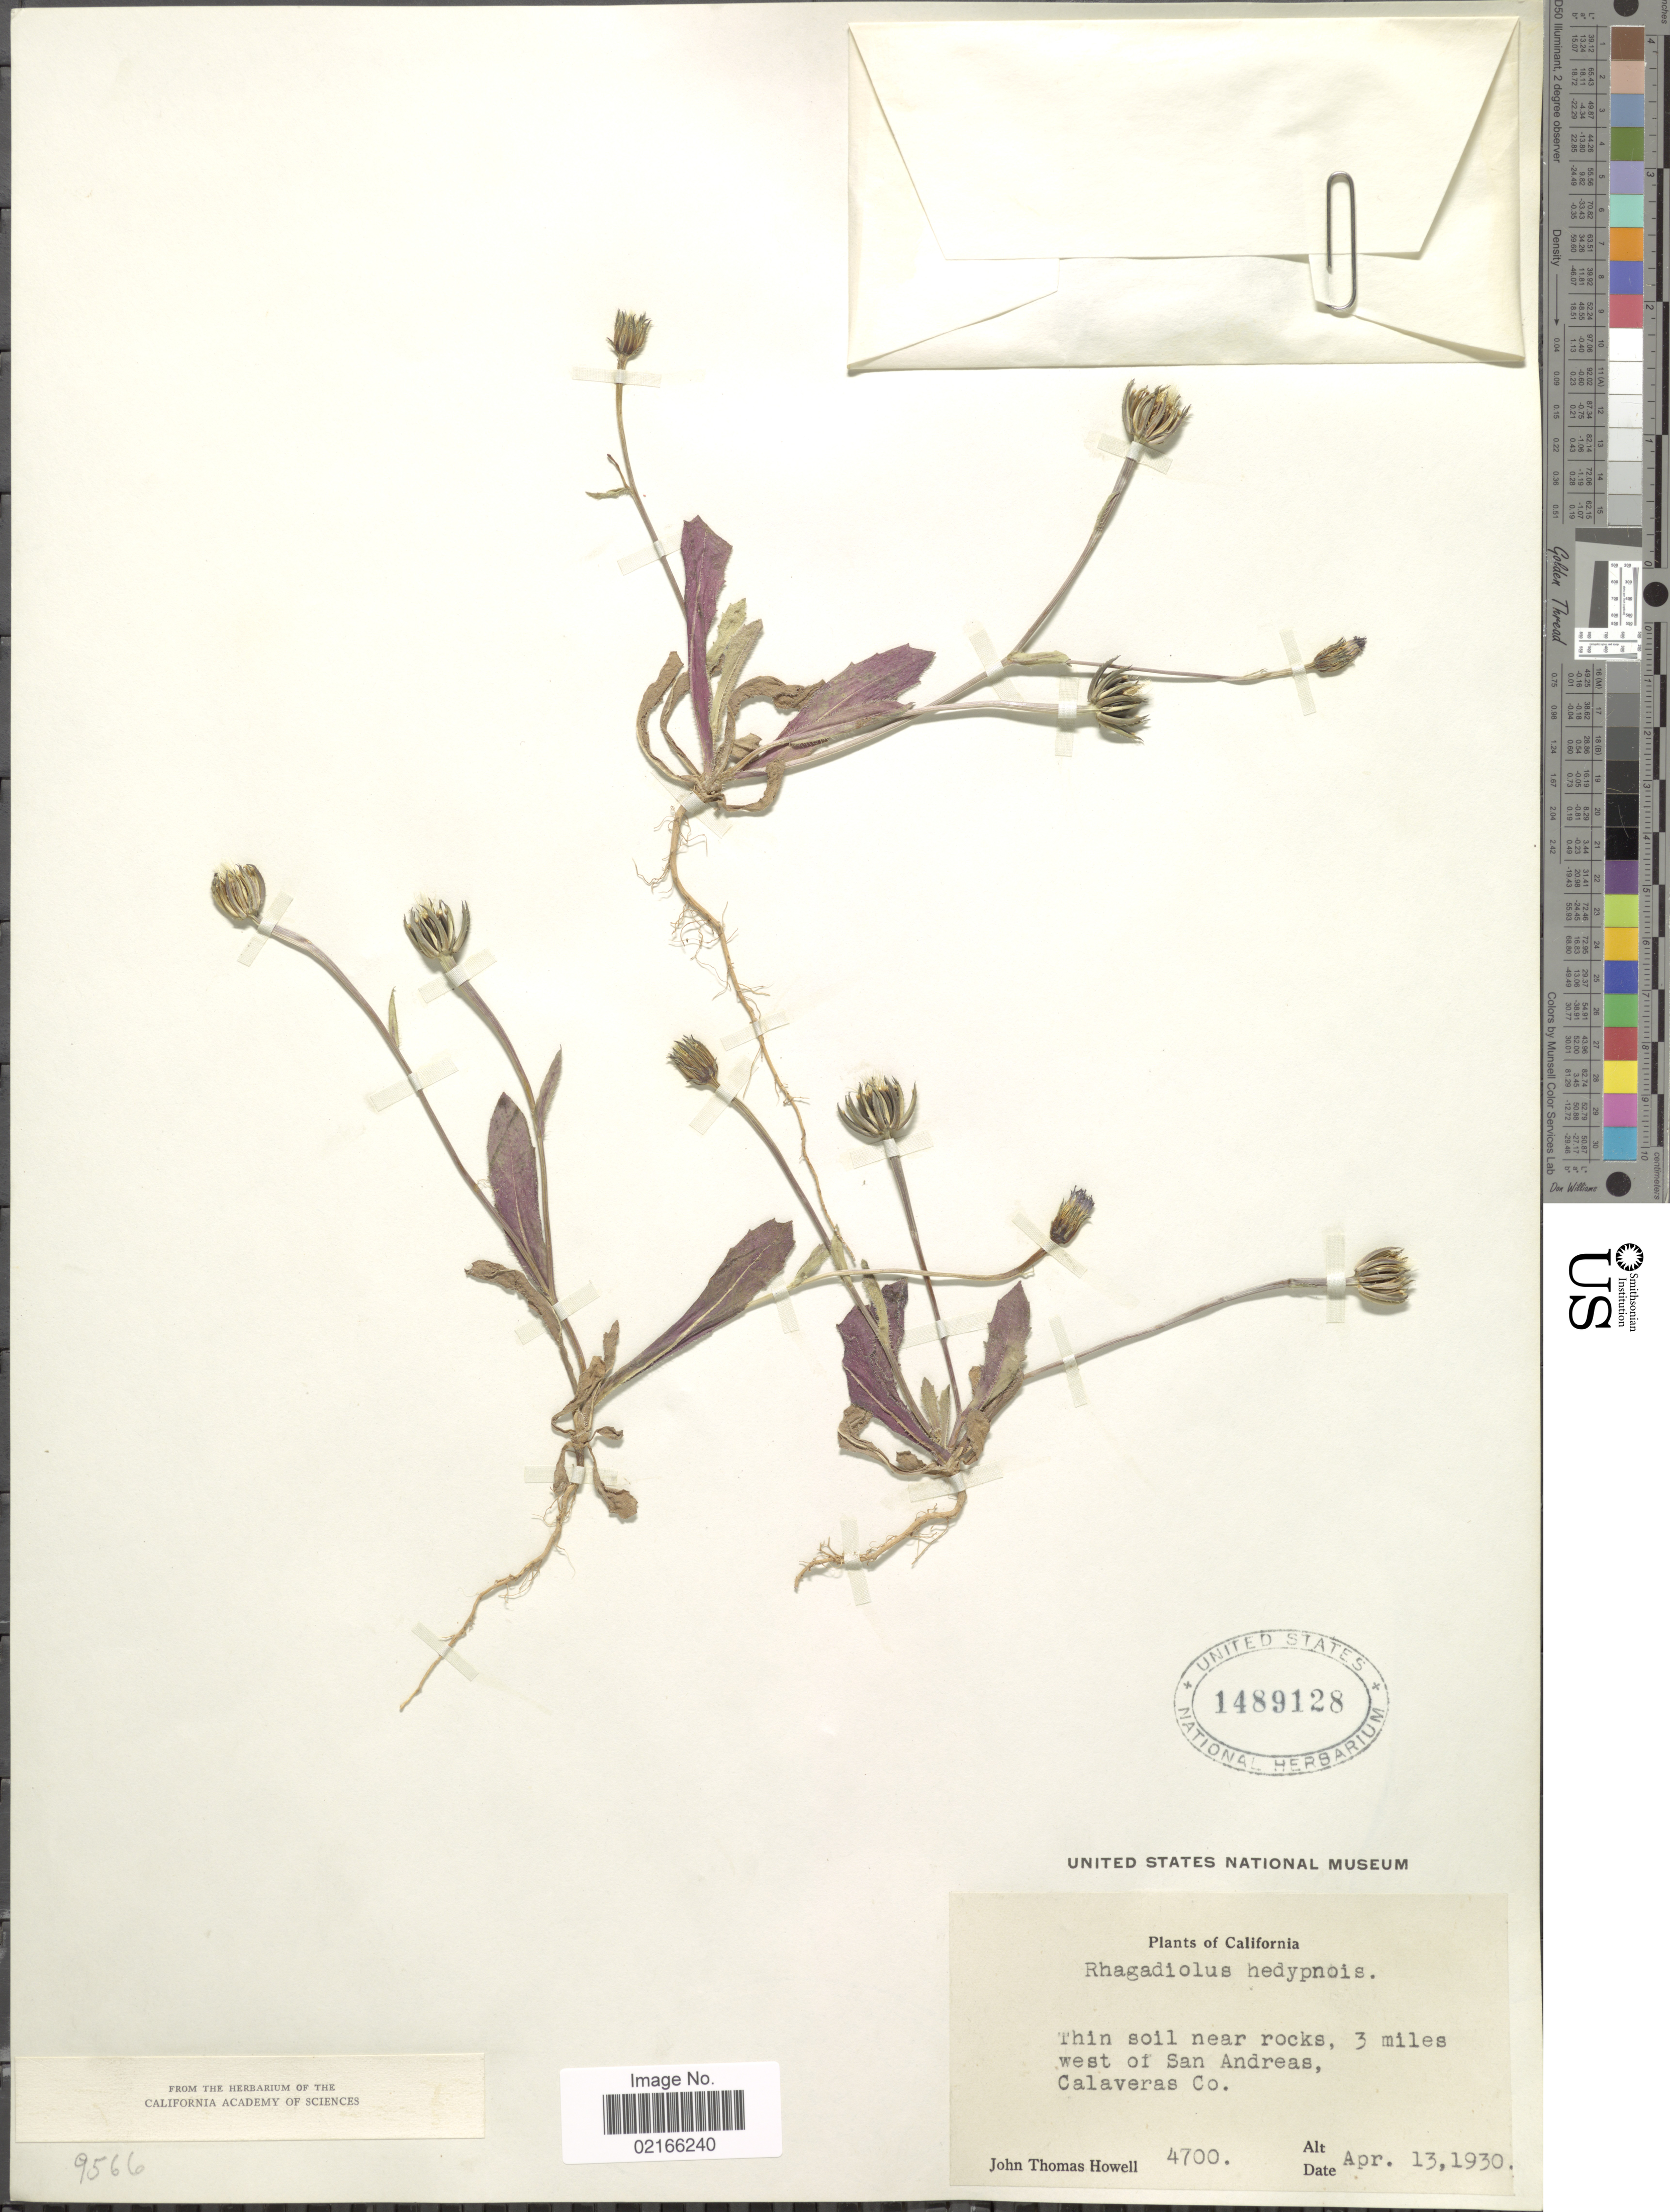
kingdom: Plantae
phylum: Tracheophyta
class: Magnoliopsida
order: Asterales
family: Asteraceae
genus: Hedypnois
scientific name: Hedypnois rhagadioloides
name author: (L.) F.W. Schmidt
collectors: J. T. Howell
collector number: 4700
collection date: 1930-04-13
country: United States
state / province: California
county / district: Calaveras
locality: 3 miles west of San Andreas, Calaveras Co.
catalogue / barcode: US 1489128